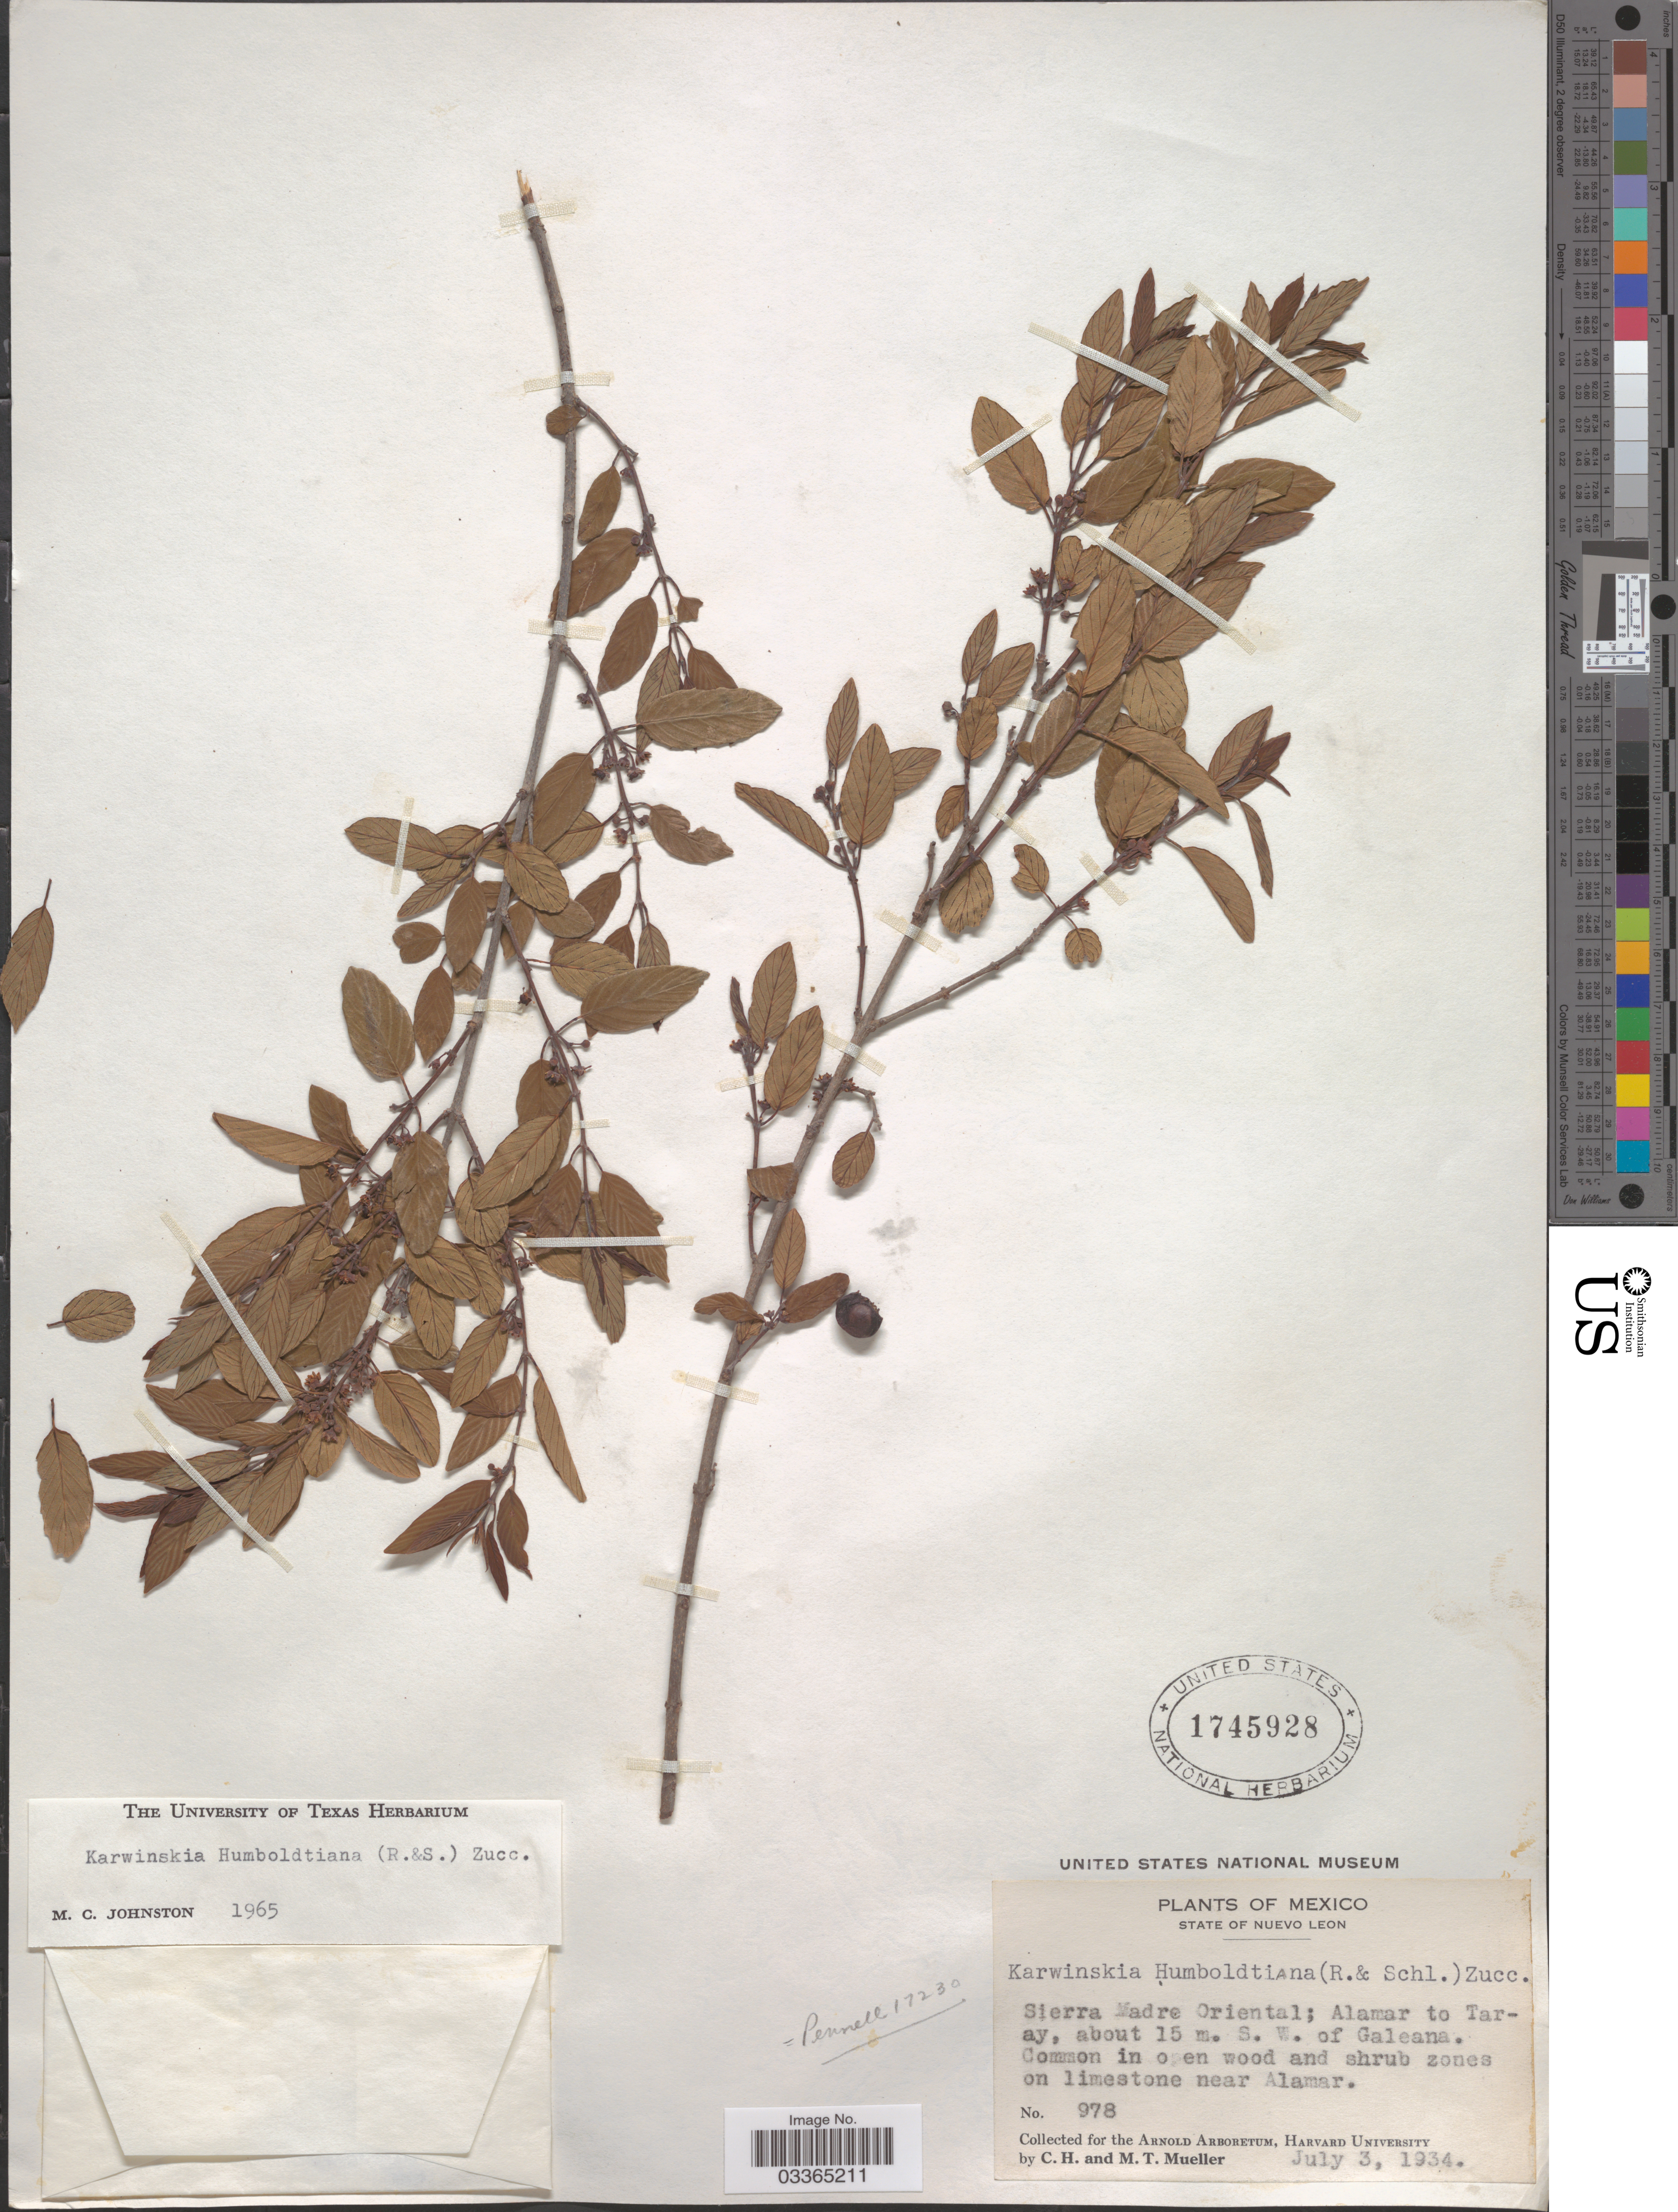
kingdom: Plantae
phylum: Tracheophyta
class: Magnoliopsida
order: Rosales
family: Rhamnaceae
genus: Karwinskia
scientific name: Karwinskia humboldtiana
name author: (Schult.) Zucc.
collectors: C. H. Mueller & M. Mueller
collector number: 978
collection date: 1934-07-03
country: Mexico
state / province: Nuevo León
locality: Sierra Madre Oriental; Alamar to Taray, about 15 m. S.W. of Galeana. Common in open wood and shrub zones on limestone near Alamar.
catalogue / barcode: US 1745928